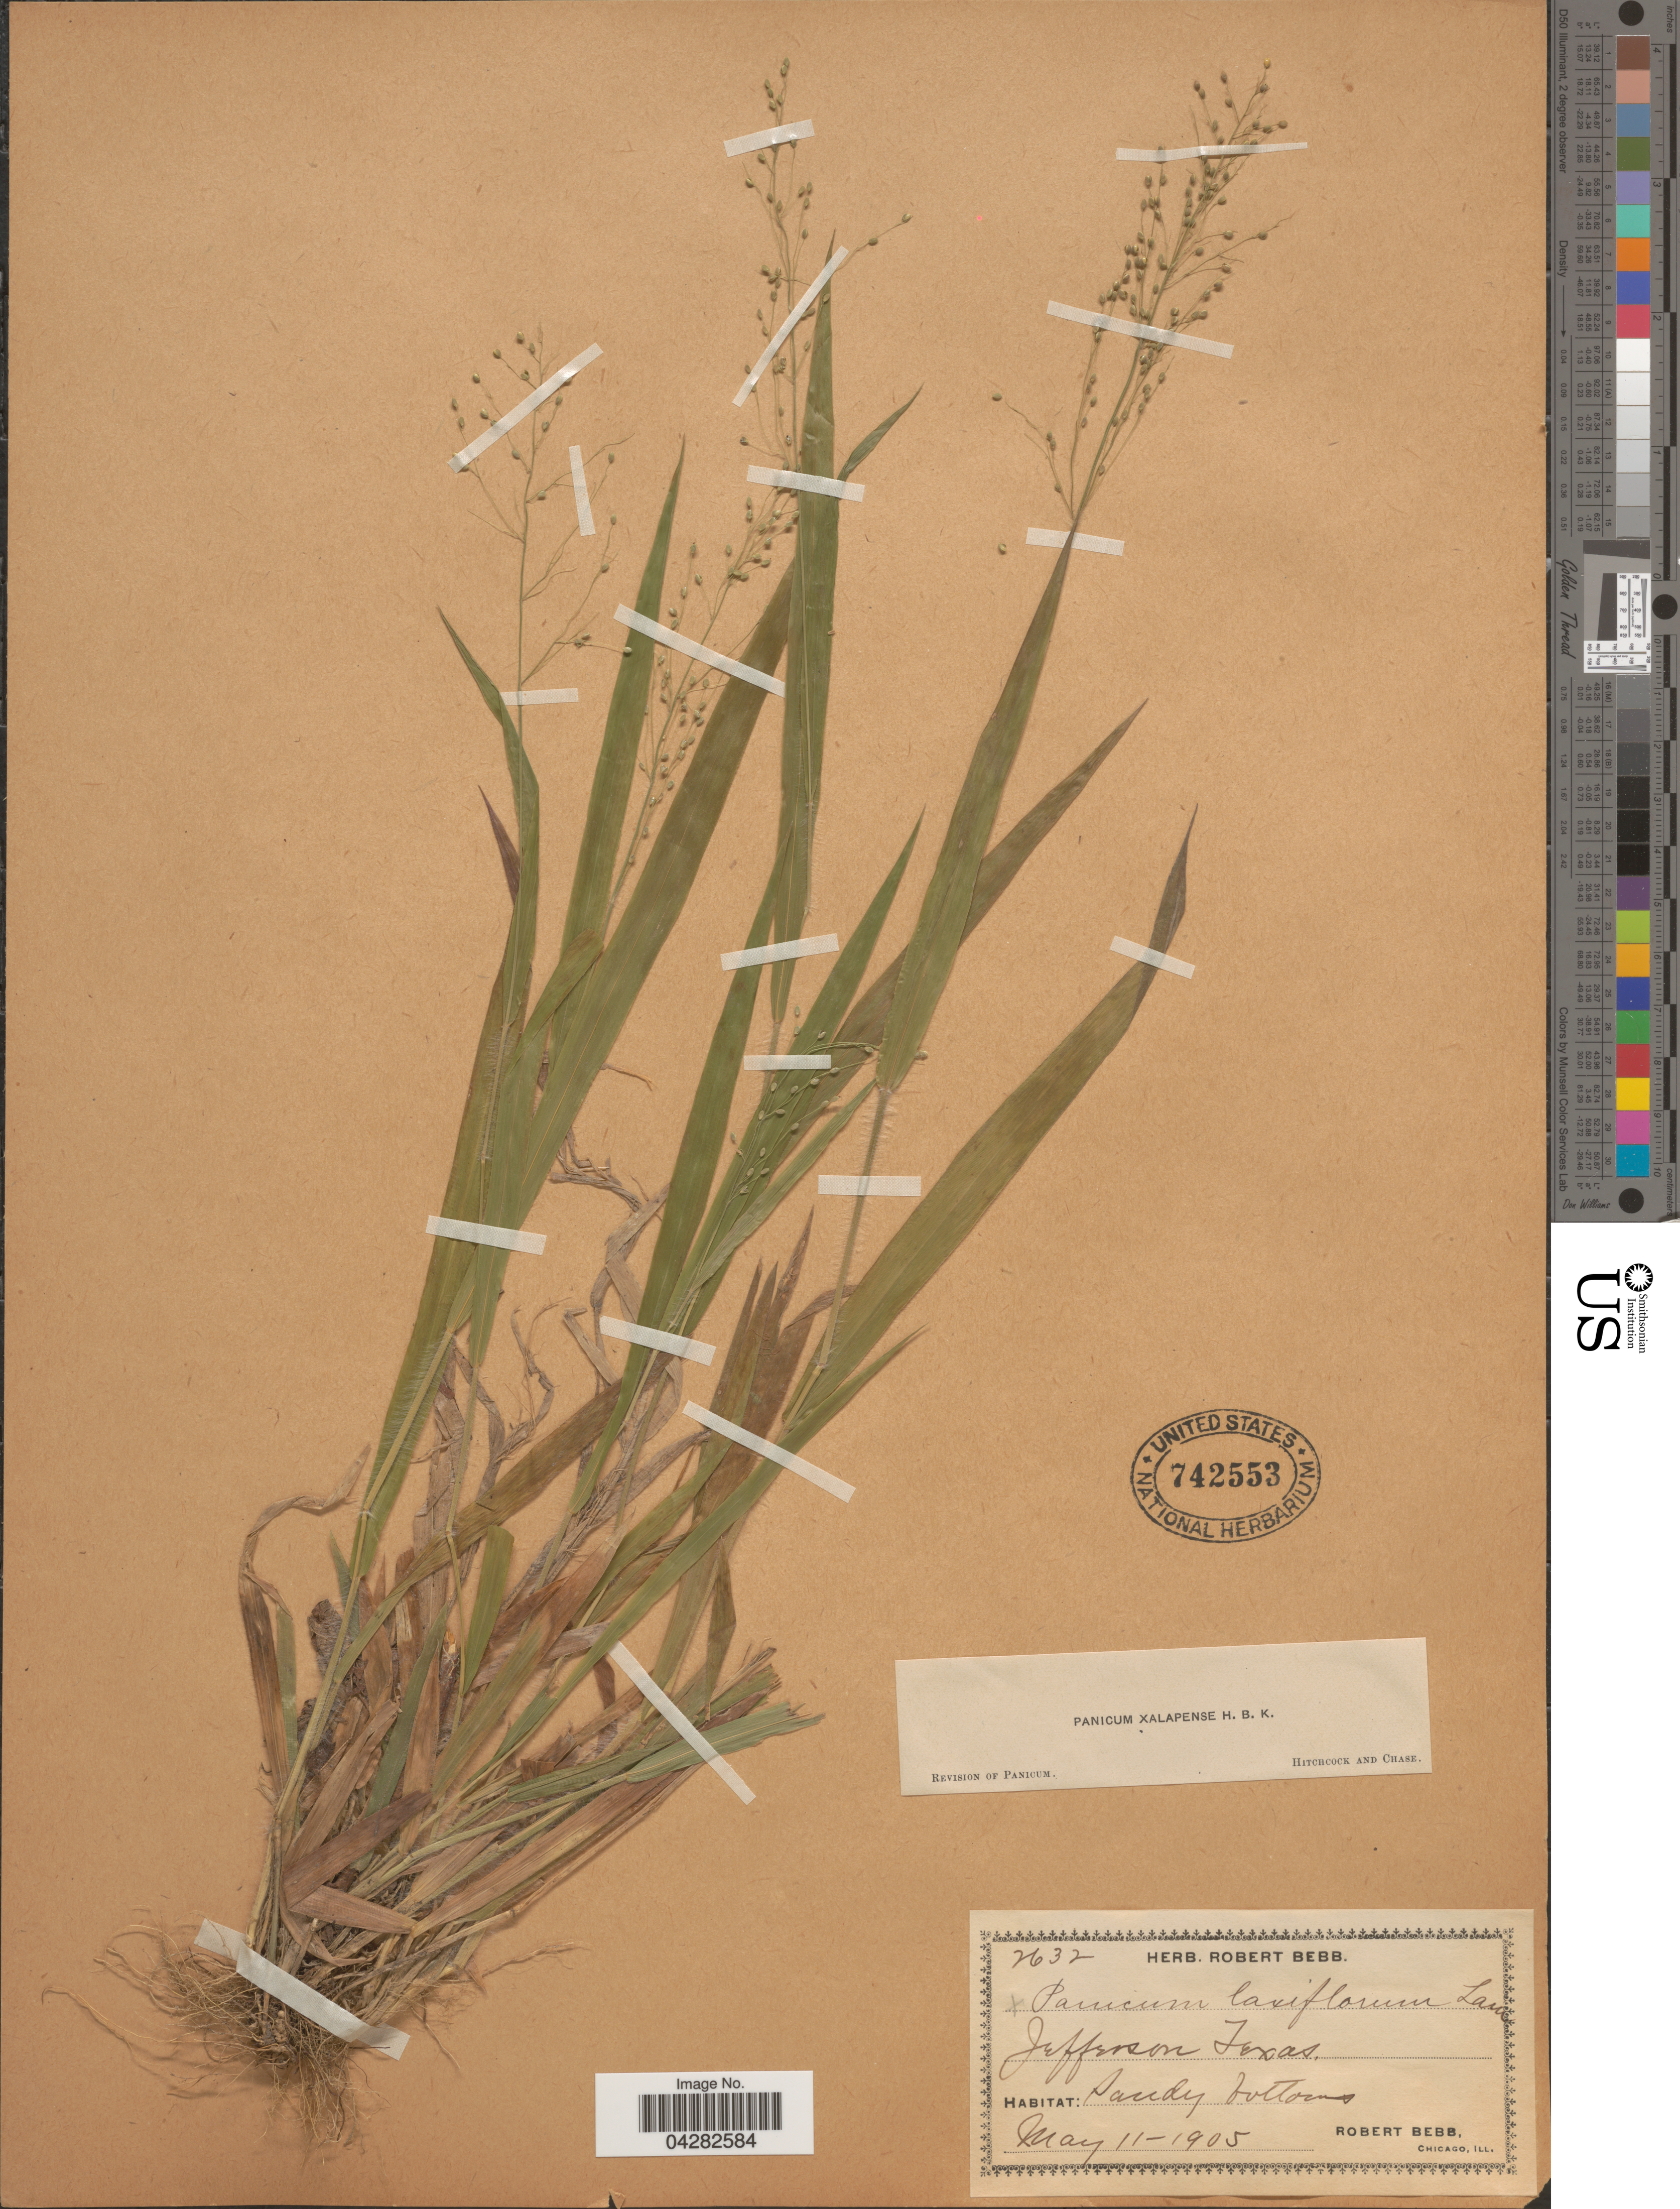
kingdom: Plantae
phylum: Tracheophyta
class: Liliopsida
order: Poales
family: Poaceae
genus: Dichanthelium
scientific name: Dichanthelium laxiflorum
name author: (Lam.) Gould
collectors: R. Bebb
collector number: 2632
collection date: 1905-05-11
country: United States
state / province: Texas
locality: Jefferson.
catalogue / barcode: US 742553